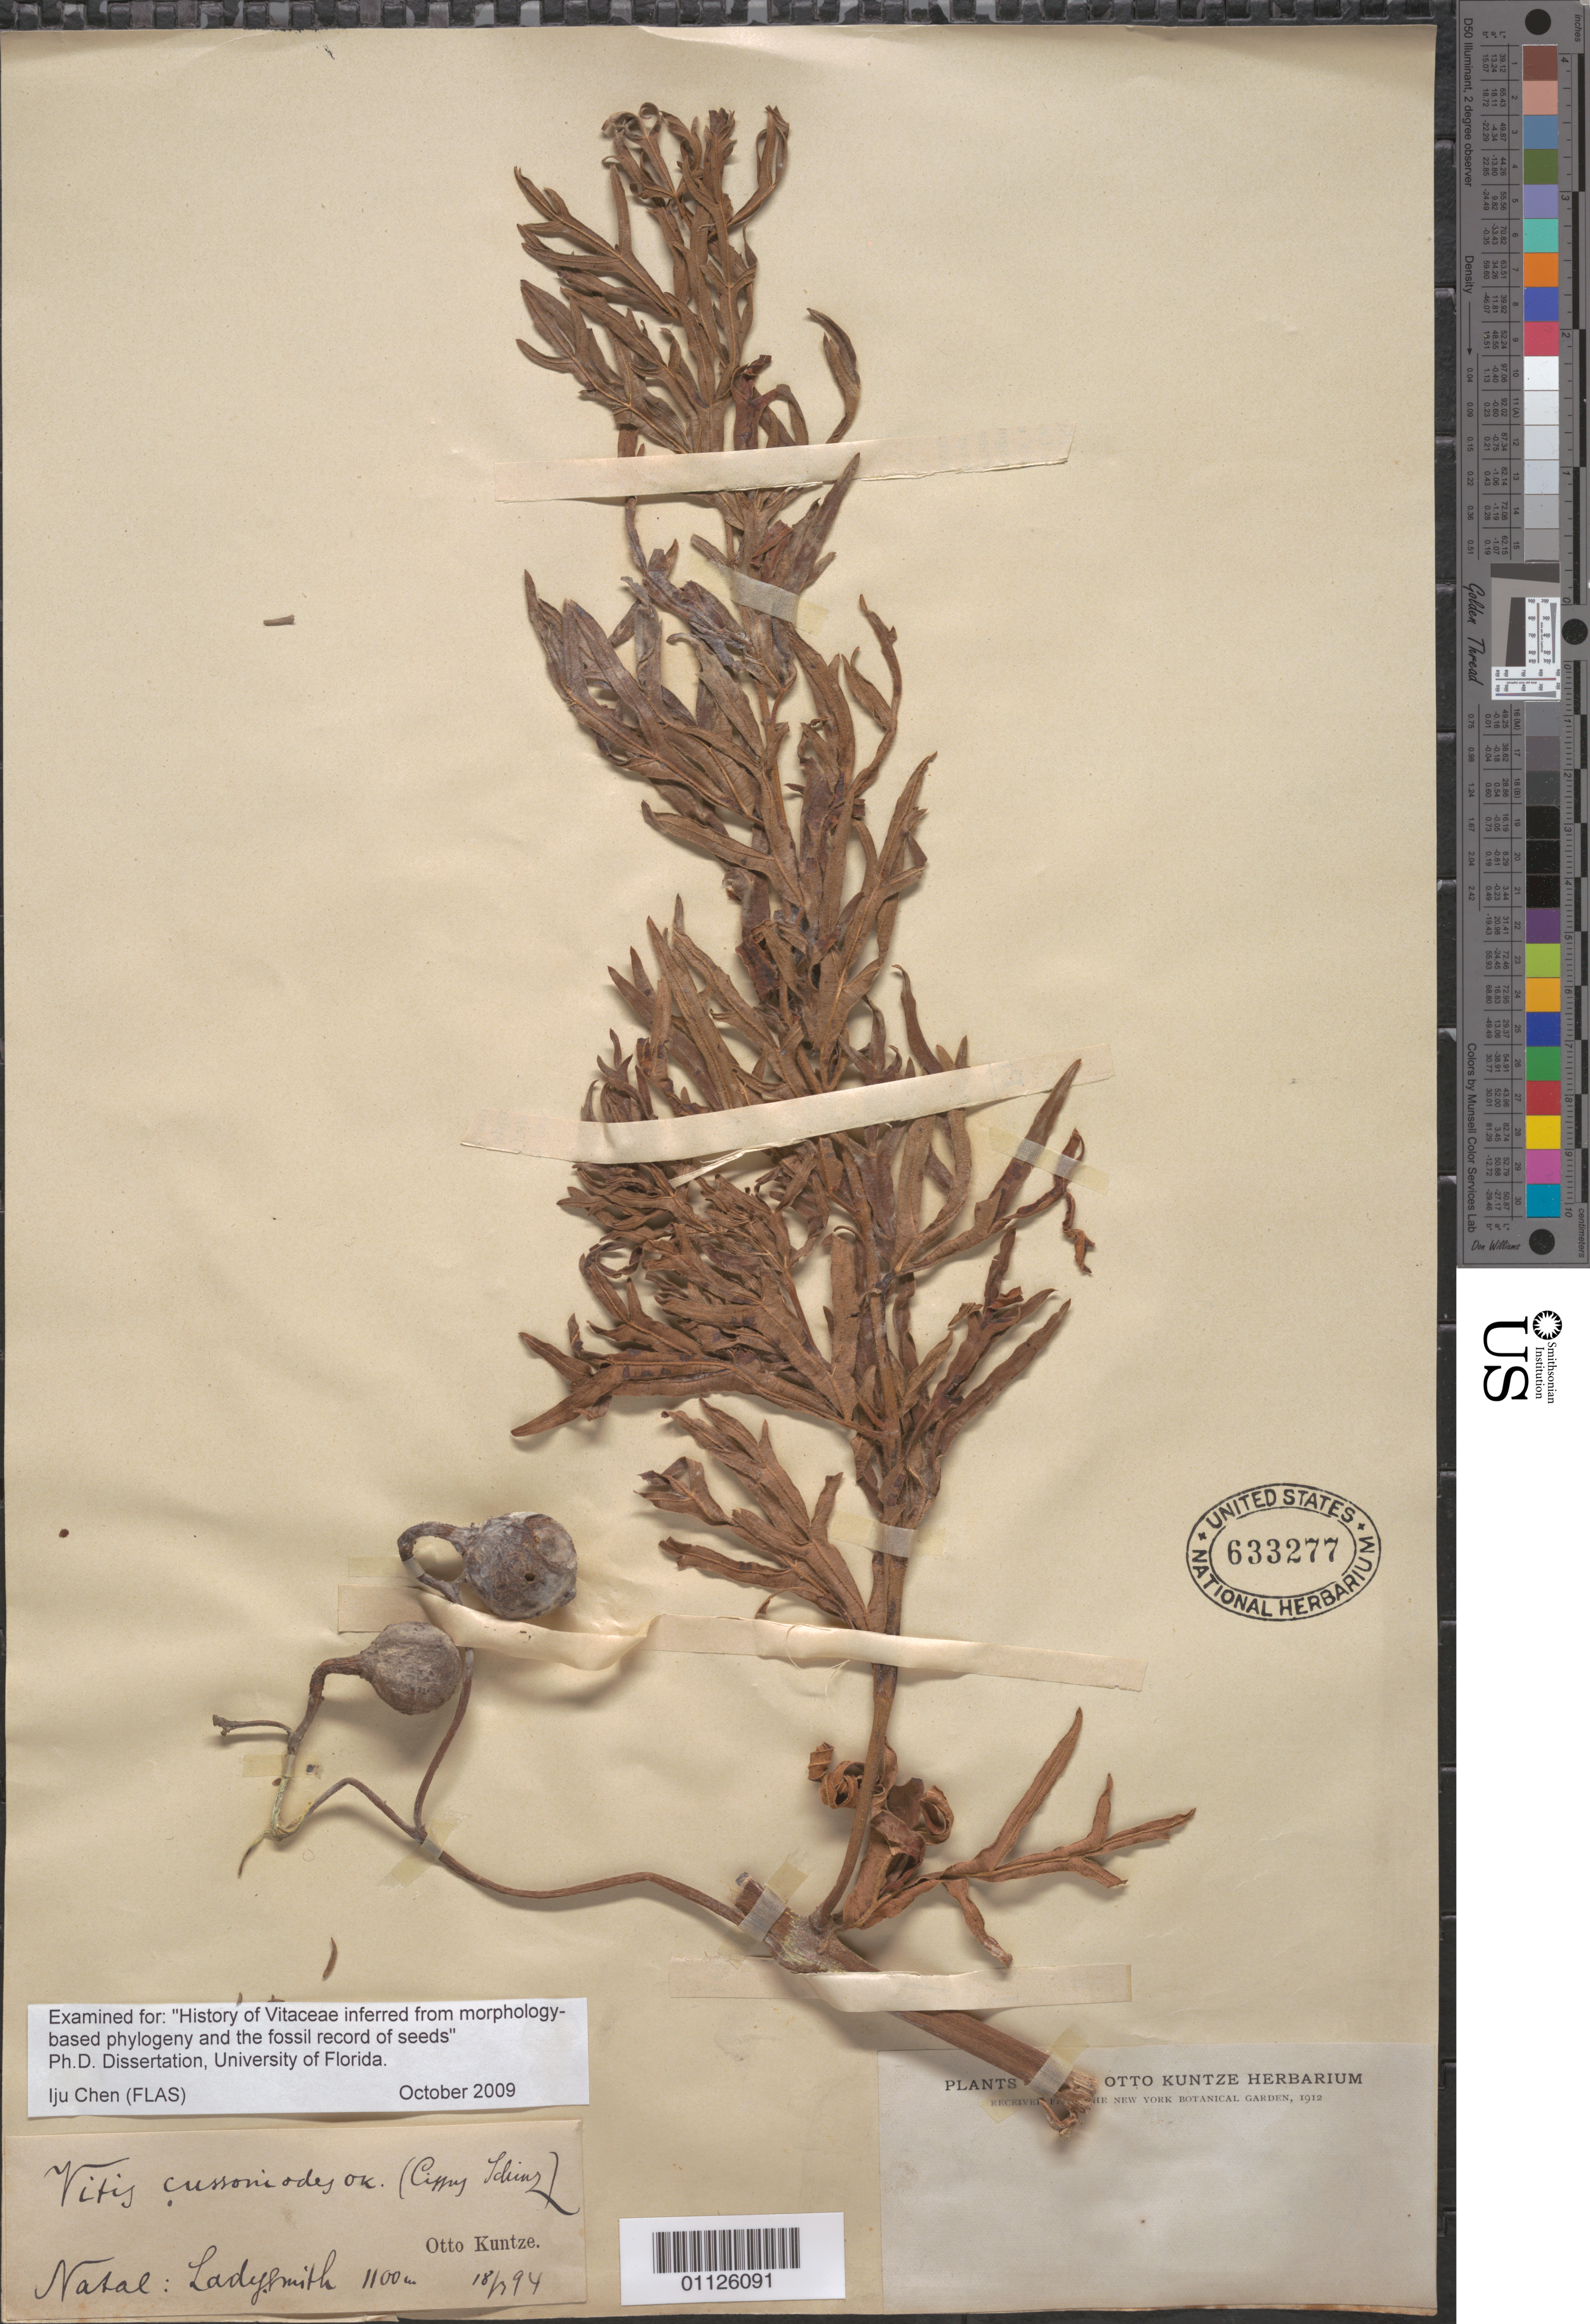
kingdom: Plantae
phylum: Tracheophyta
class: Magnoliopsida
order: Vitales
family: Vitaceae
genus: Cissus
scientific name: Cissus cussonioides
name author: Schinz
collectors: C.E.O. Kuntze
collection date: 1894-03-18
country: South Africa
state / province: KwaZulu-Natal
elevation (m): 1100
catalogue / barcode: US 633277